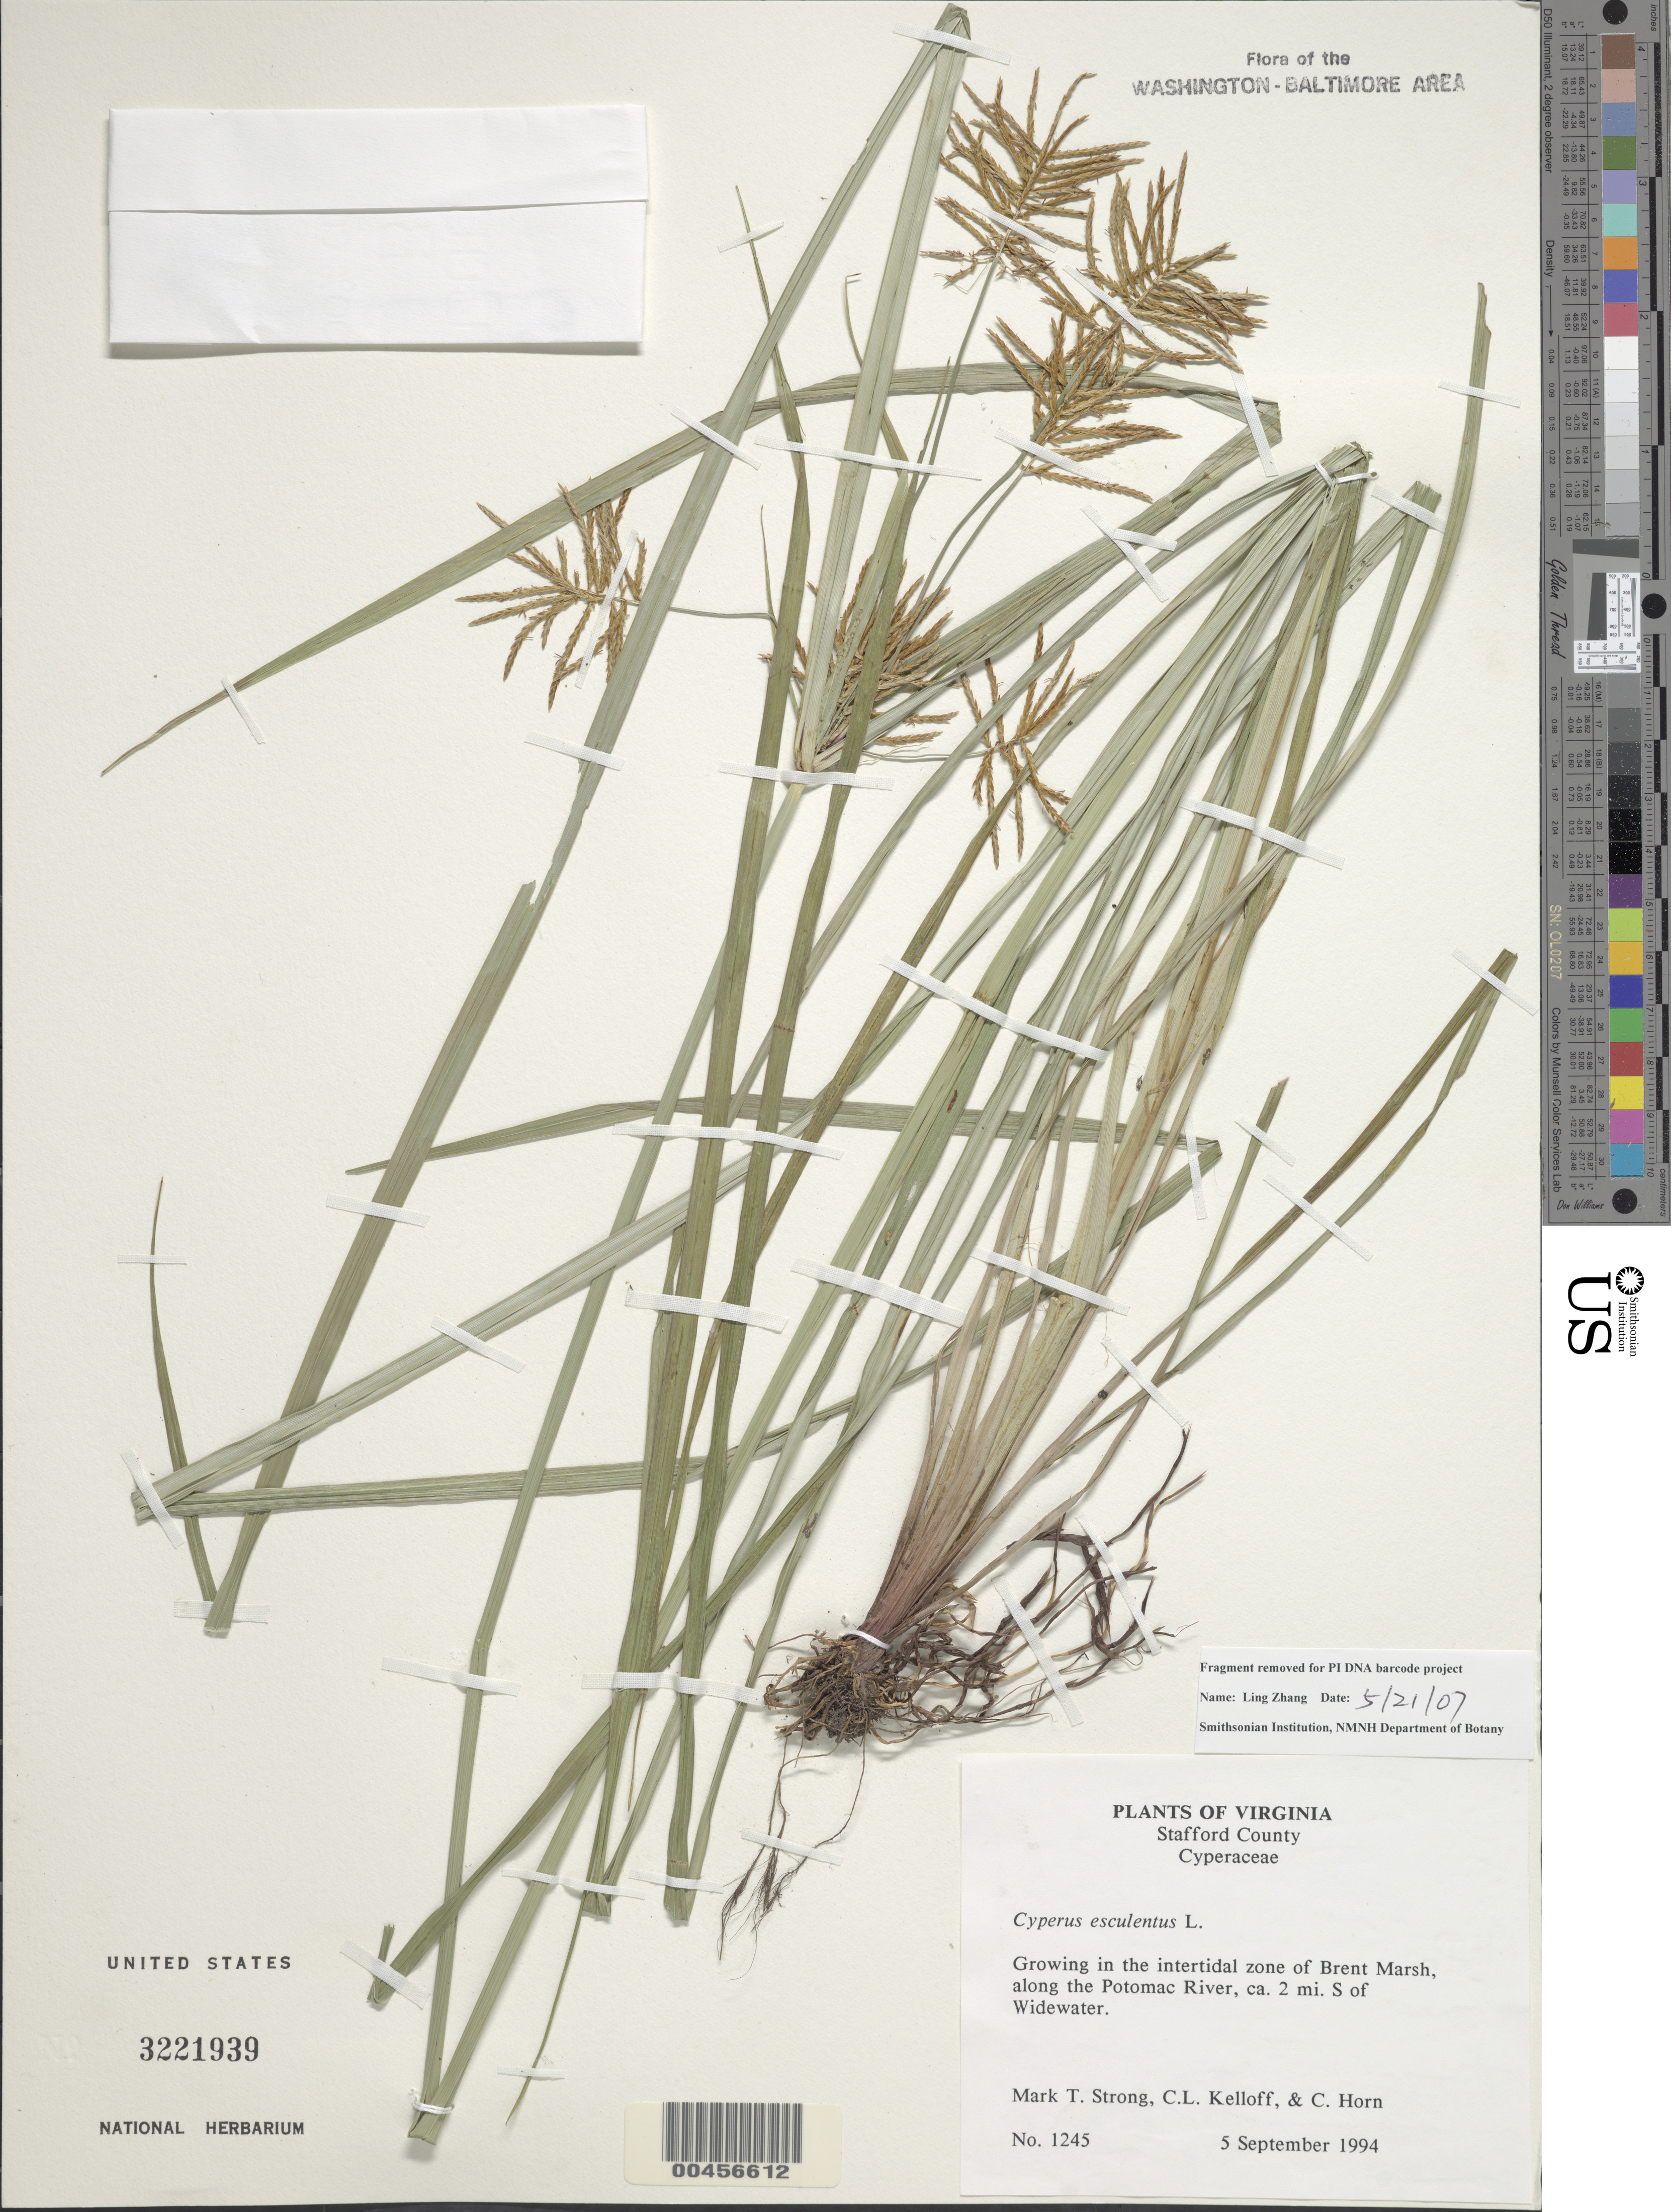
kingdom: Plantae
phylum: Tracheophyta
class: Liliopsida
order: Poales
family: Cyperaceae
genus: Cyperus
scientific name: Cyperus esculentus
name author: L.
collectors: M. T. Strong, C. L. Kelloff & C. Horn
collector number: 1245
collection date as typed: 05 Sep 1994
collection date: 1994-09-05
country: United States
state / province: Virginia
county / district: Stafford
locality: Brent Marsh along the Potomac River, S of Widewater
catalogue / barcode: US 3221939